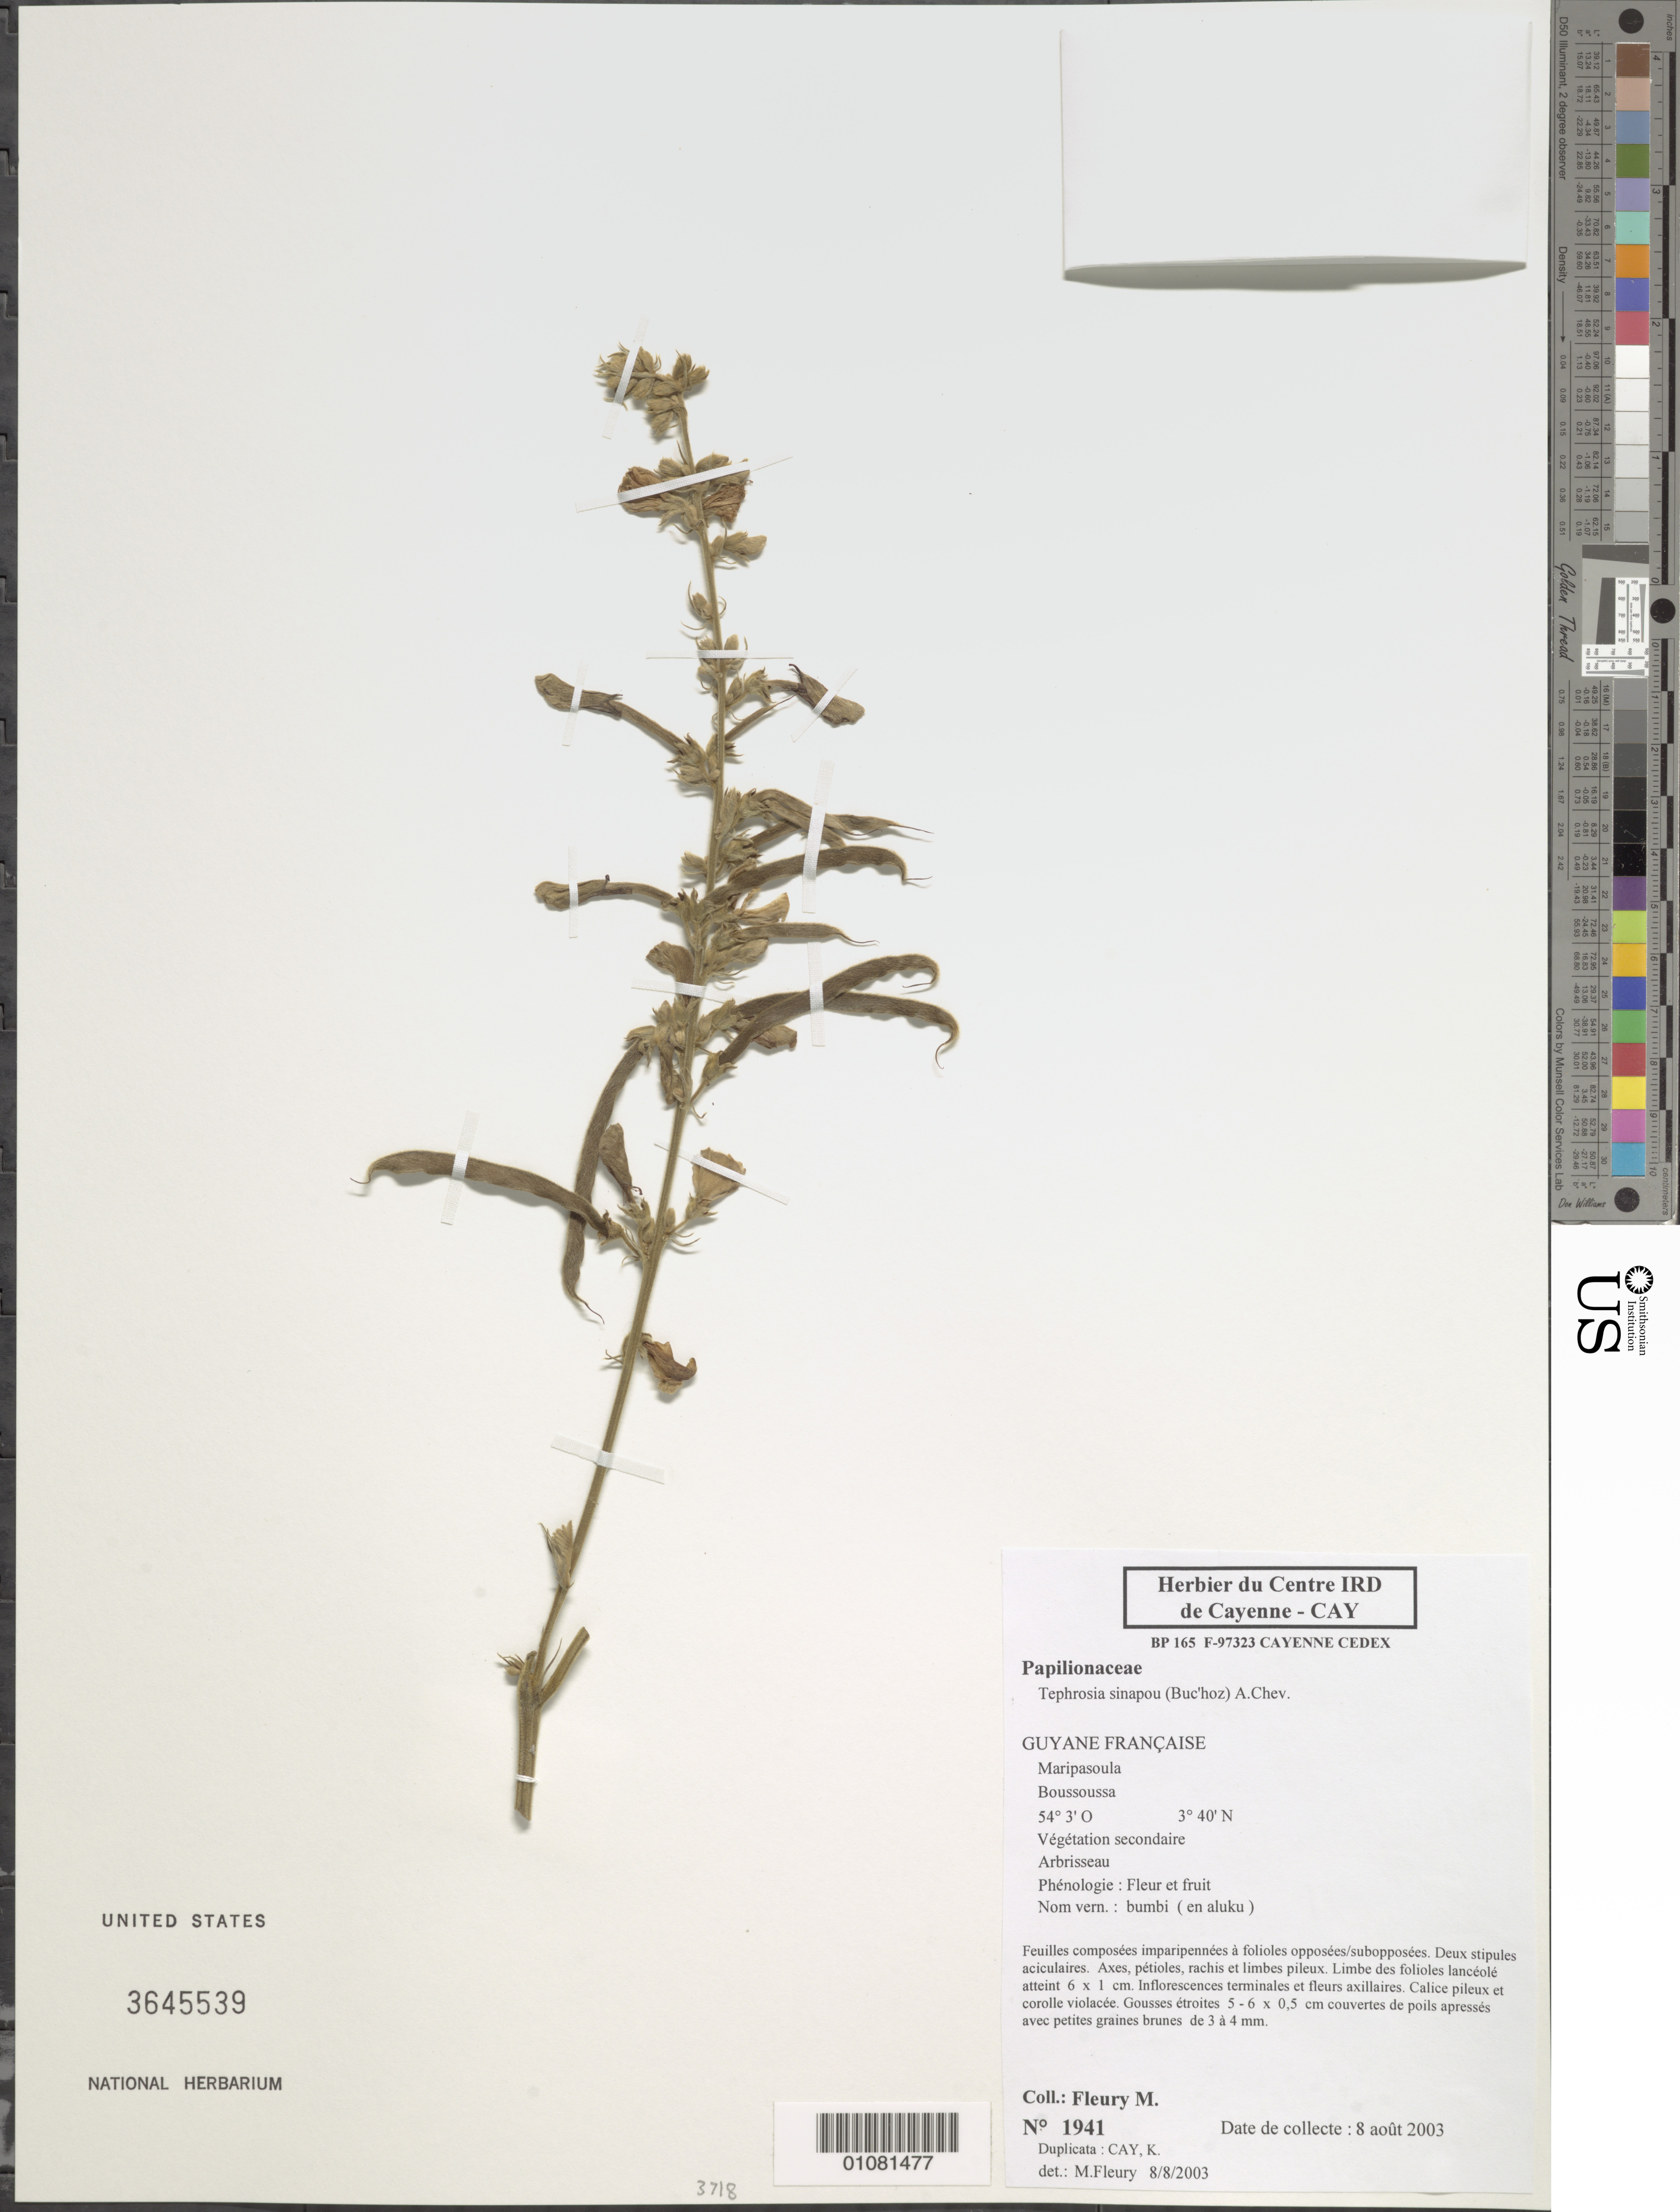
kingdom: Plantae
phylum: Tracheophyta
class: Magnoliopsida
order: Fabales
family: Fabaceae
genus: Tephrosia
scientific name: Tephrosia sinapou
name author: (Buc'hoz) A. Chev.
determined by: Fleury, M.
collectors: M. Fleury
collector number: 1941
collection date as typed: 8-Aug-03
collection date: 2003-08-08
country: French Guiana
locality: Maripasoula, Boussousso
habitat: Vegetation secondaire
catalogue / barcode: US 3645539